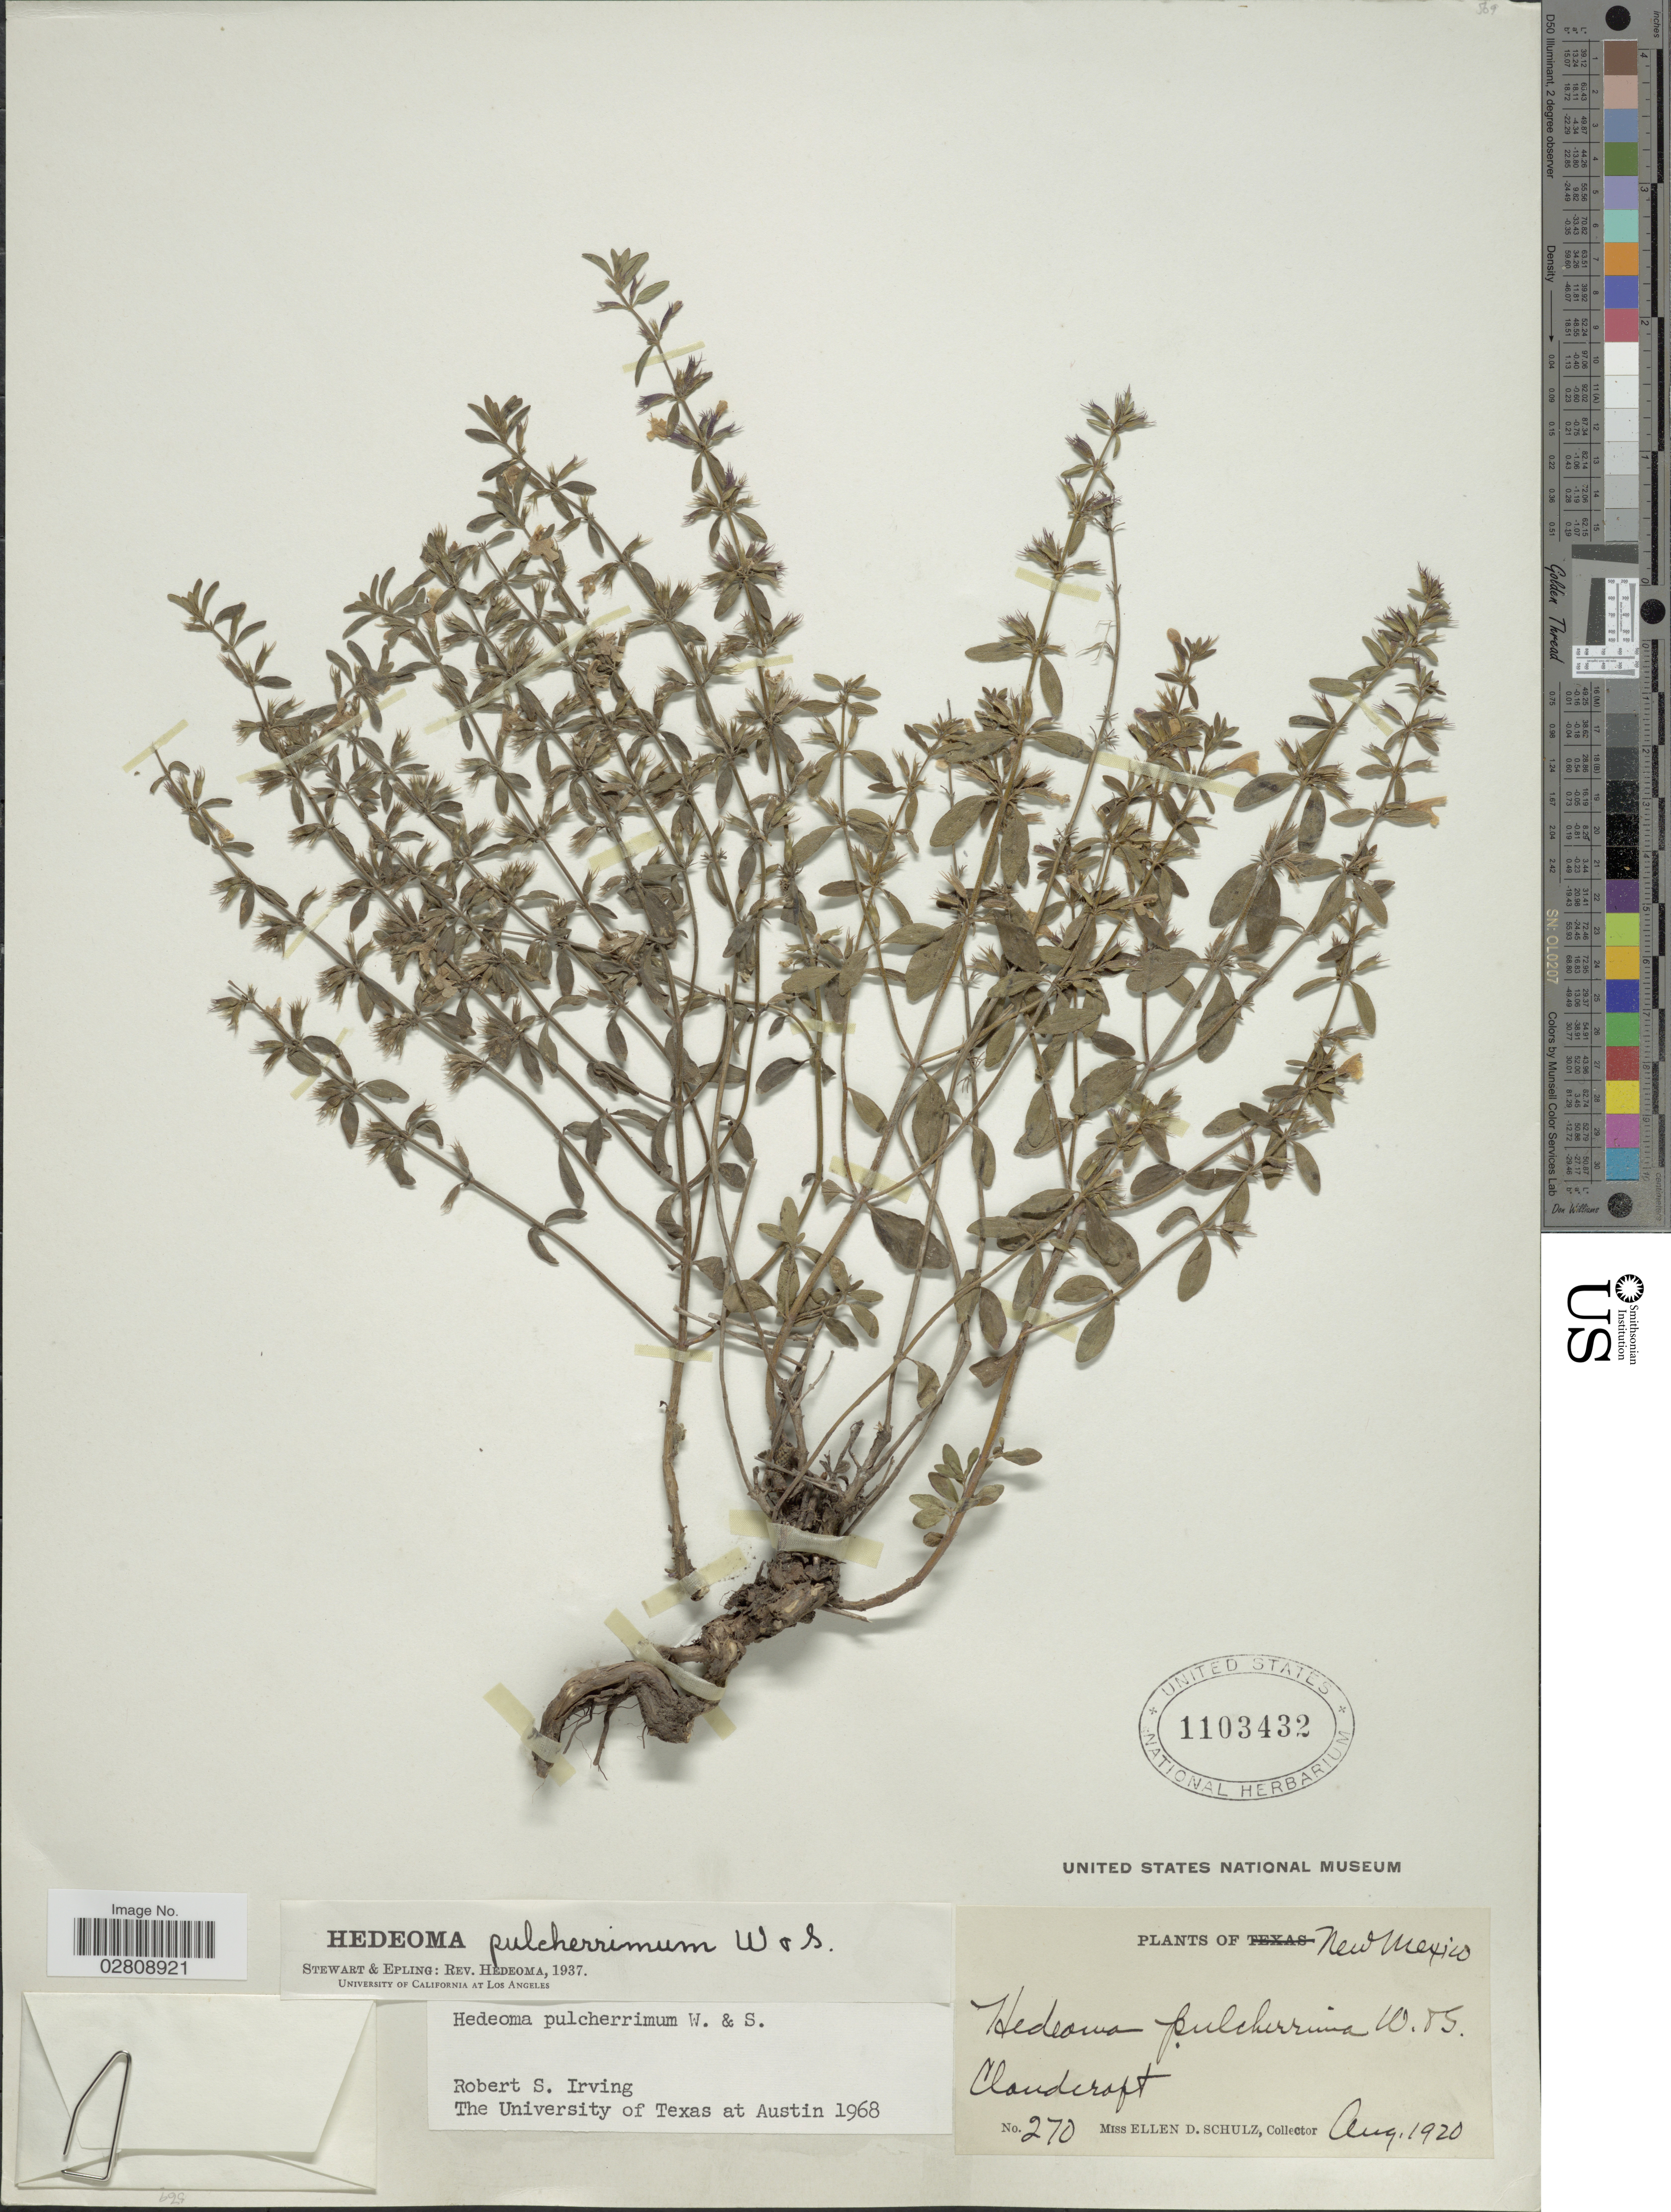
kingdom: Plantae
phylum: Tracheophyta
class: Magnoliopsida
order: Lamiales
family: Lamiaceae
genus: Hedeoma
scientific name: Hedeoma pulcherrima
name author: Wooton & Standl.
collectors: E. D. Schulz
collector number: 270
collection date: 1920-08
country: United States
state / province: New Mexico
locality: Cloudcroft.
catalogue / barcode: US 1103432